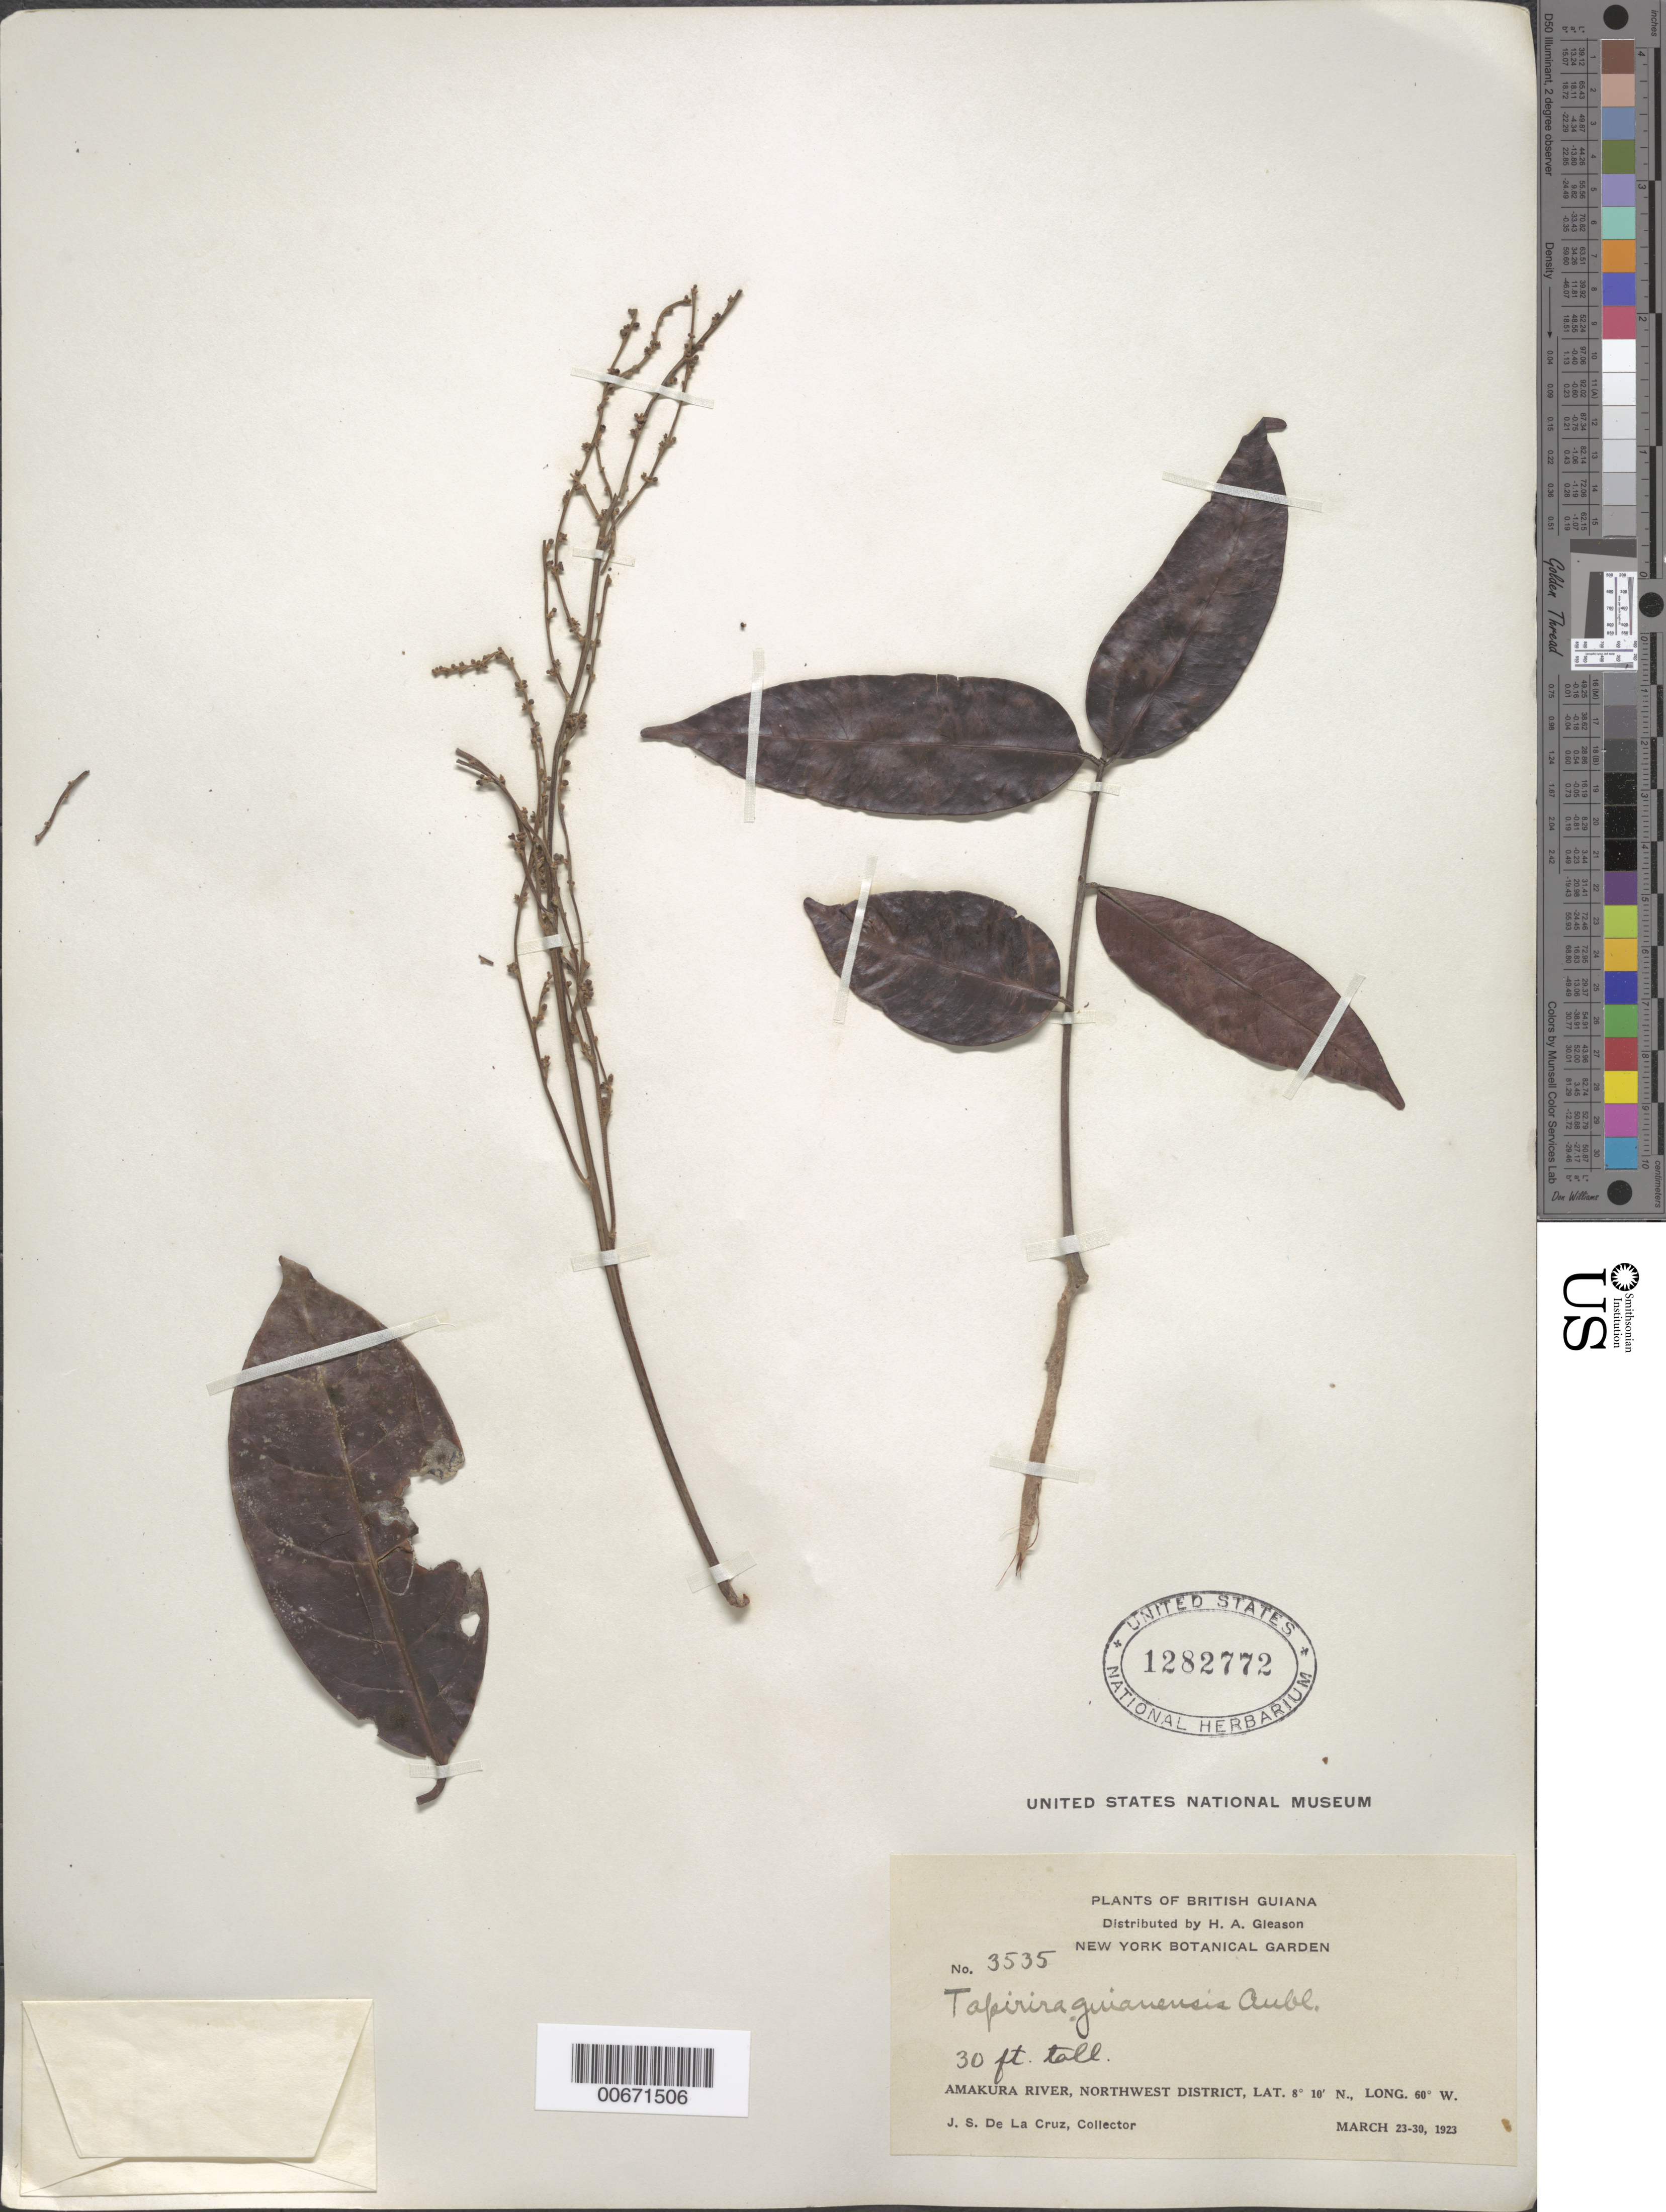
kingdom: Plantae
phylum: Tracheophyta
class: Magnoliopsida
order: Sapindales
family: Anacardiaceae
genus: Tapirira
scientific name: Tapirira guianensis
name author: Aubl.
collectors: J. S. de la Cruz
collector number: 3535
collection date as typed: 23-Mar-23 to 30-Mar-23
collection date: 1923-03-23/1923-03-30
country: Guyana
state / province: Barima-Waini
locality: Amakura R., NW District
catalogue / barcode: US 1282772